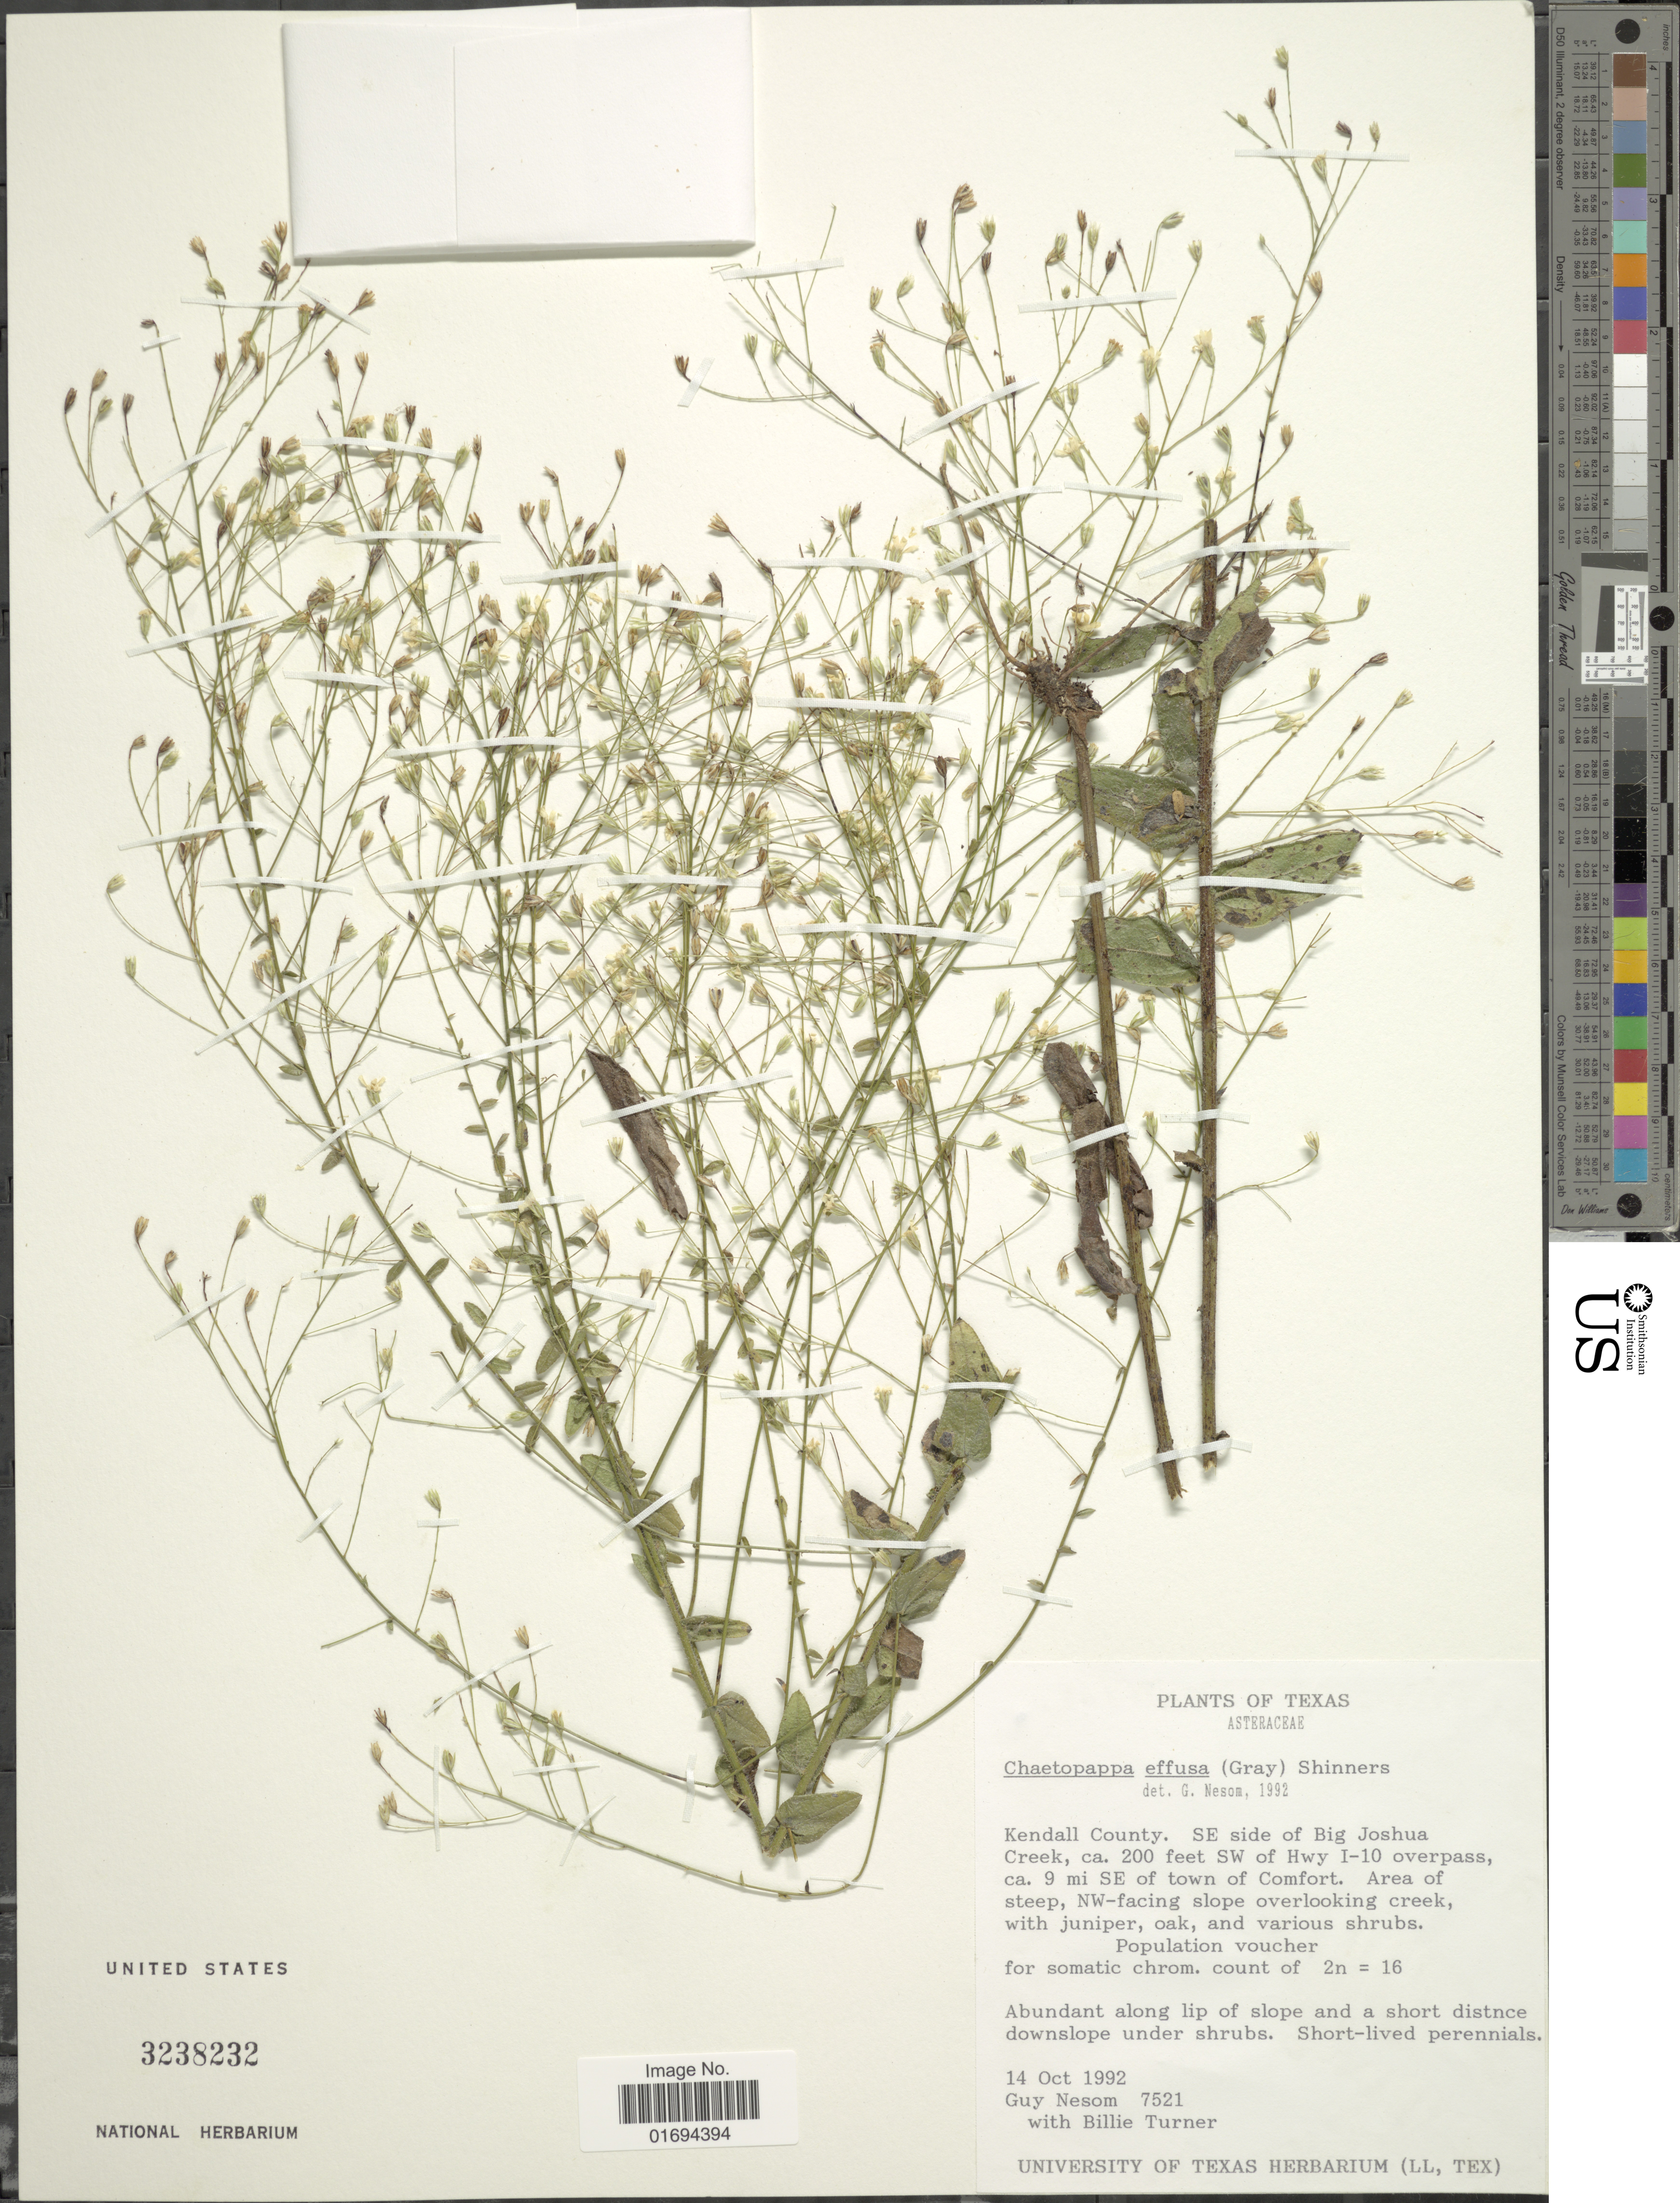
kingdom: Plantae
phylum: Tracheophyta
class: Magnoliopsida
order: Asterales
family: Asteraceae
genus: Chaetopappa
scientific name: Chaetopappa effusa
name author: (A. Gray) Shinners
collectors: G. Nesom & B. L. Turner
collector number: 7521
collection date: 1992-10-14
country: United States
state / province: Texas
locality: Kendall County, SE side of Big Joshua Creek, ca. 200 feet SW of Hwy I-10 overpass, ca. 9 mi SE of town of Comfort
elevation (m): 61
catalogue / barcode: US 3238232